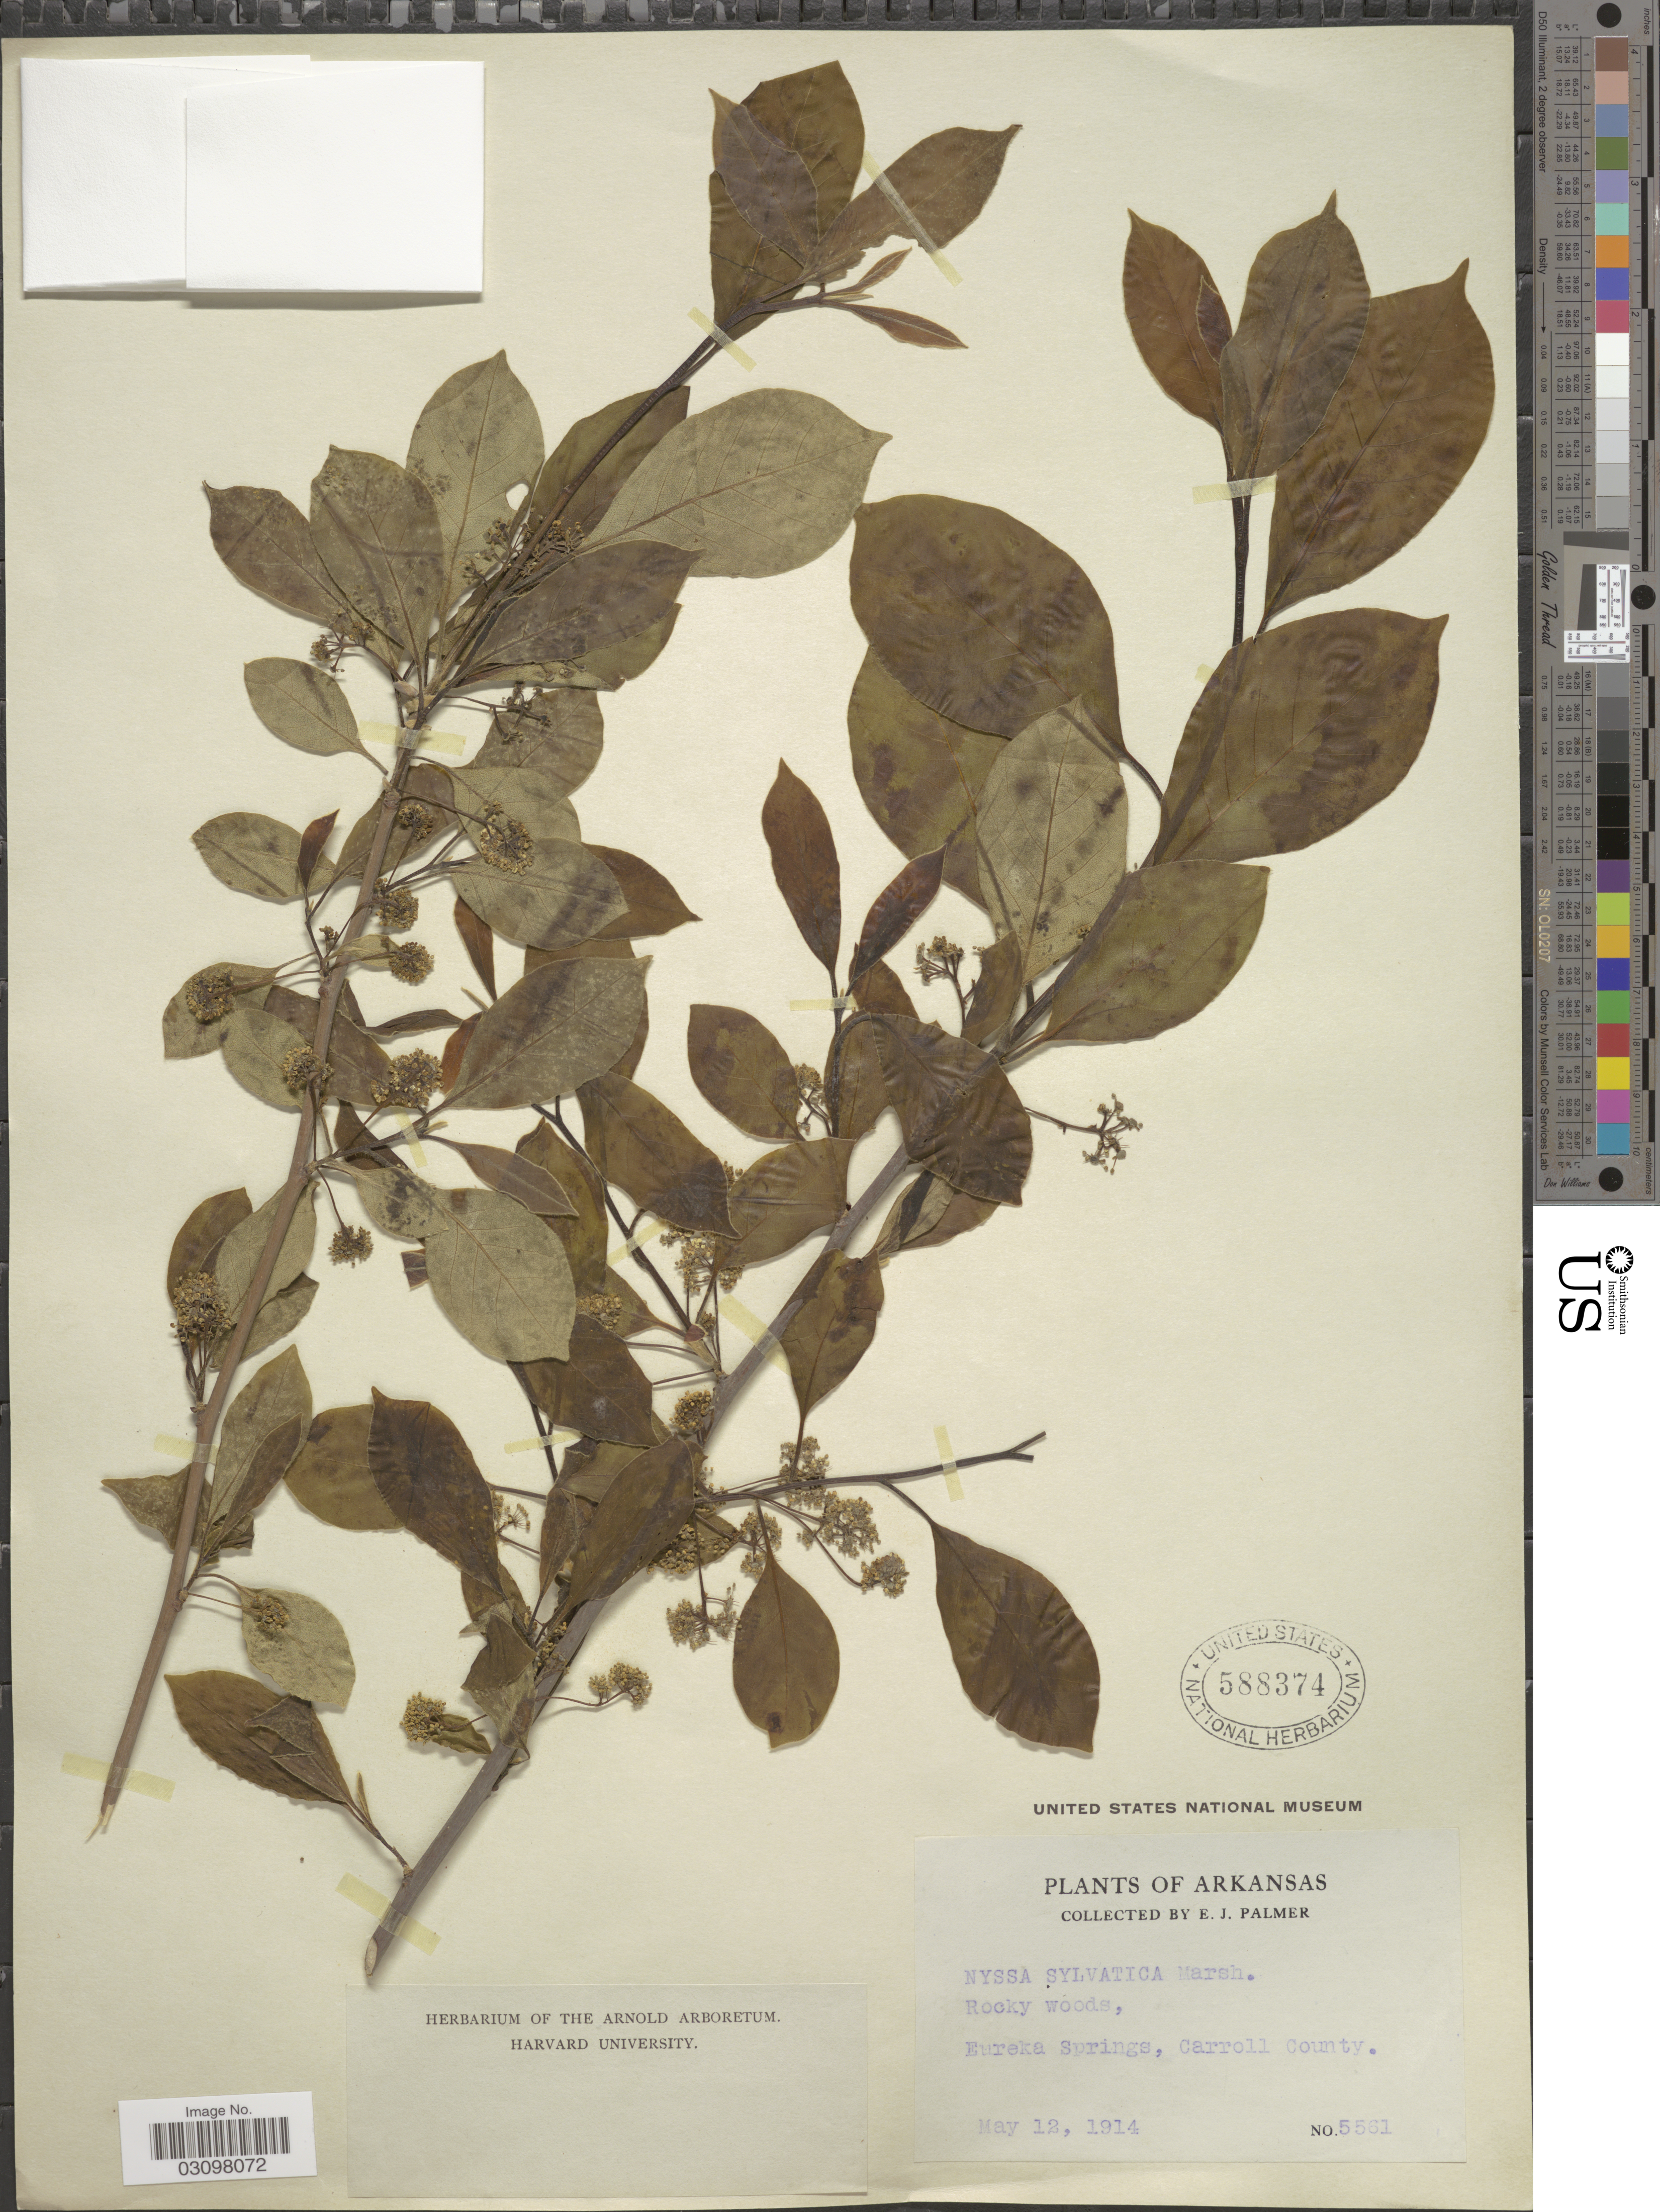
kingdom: Plantae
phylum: Tracheophyta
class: Magnoliopsida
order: Cornales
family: Nyssaceae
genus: Nyssa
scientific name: Nyssa sylvatica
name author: Marshall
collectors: E. J. Palmer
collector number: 5561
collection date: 1914-05-12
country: United States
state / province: Arkansas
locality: Eureka Springs, Carroll County.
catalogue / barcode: US 588374